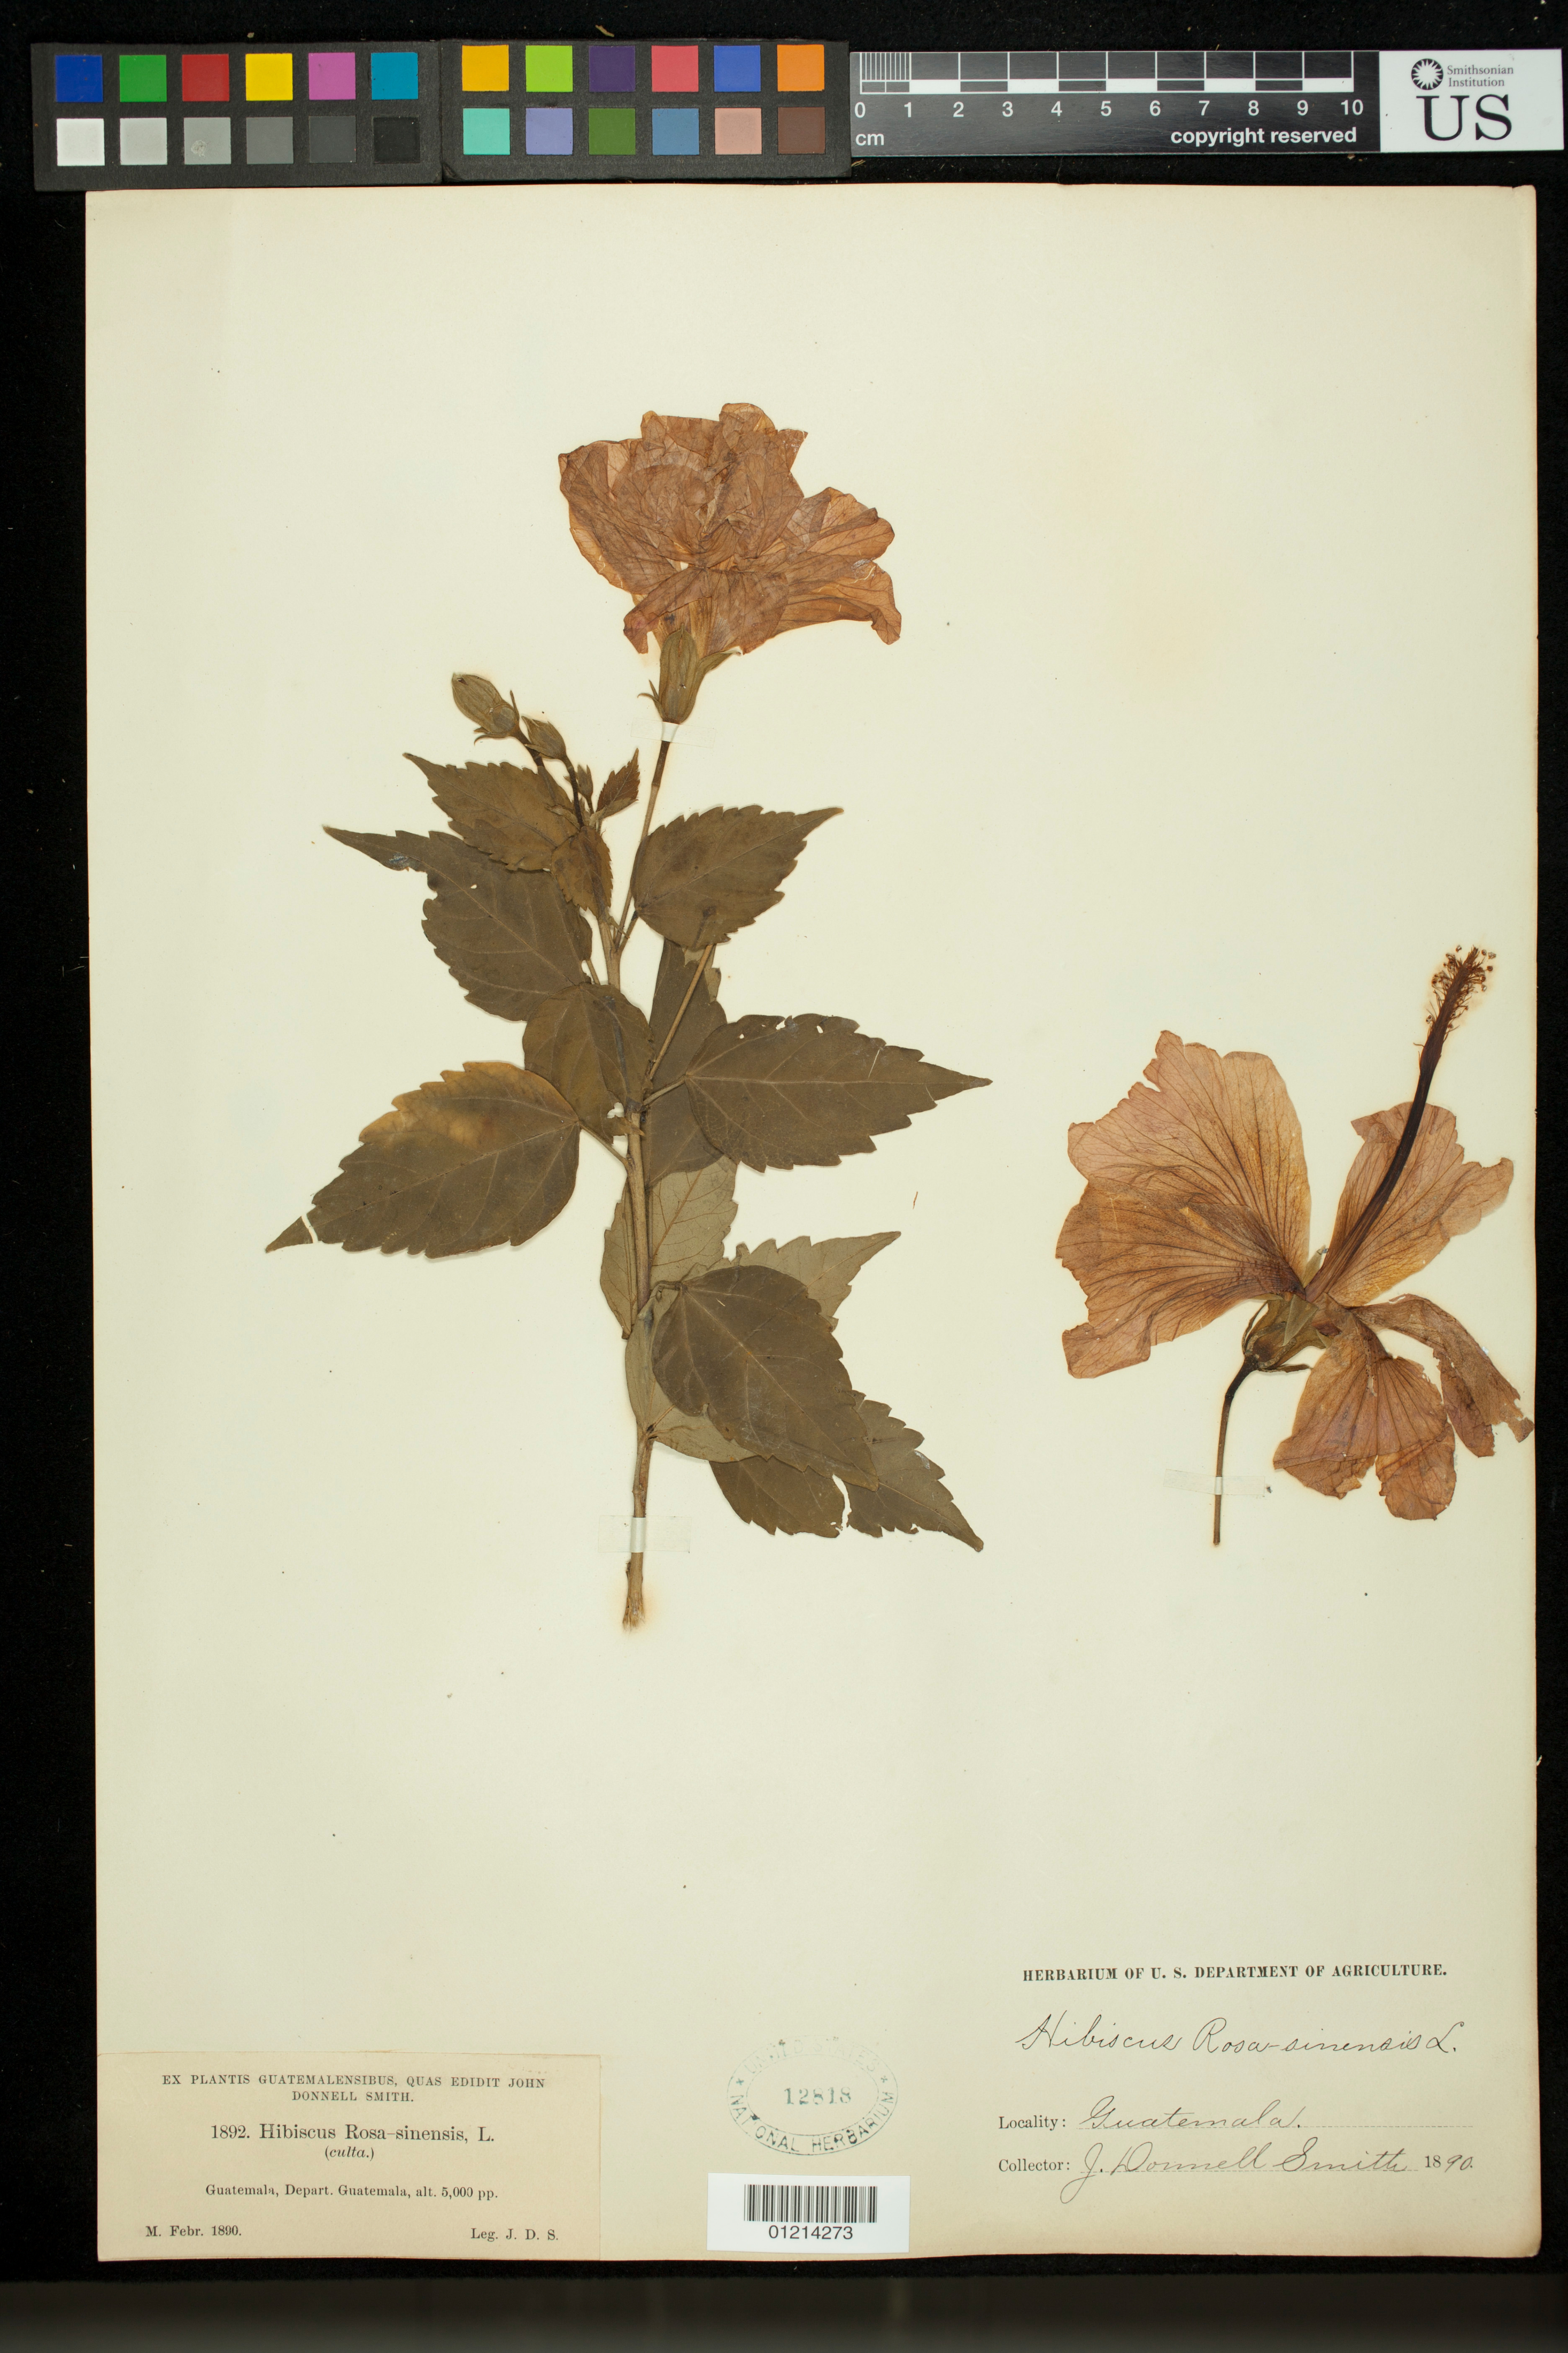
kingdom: Plantae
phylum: Tracheophyta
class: Magnoliopsida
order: Malvales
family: Malvaceae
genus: Hibiscus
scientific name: Hibiscus rosa-sinensis var. rosa-sinensis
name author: L.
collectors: J. Donnell Smith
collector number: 1892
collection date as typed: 1890-02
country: Guatemala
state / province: Guatemala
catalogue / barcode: US 12818